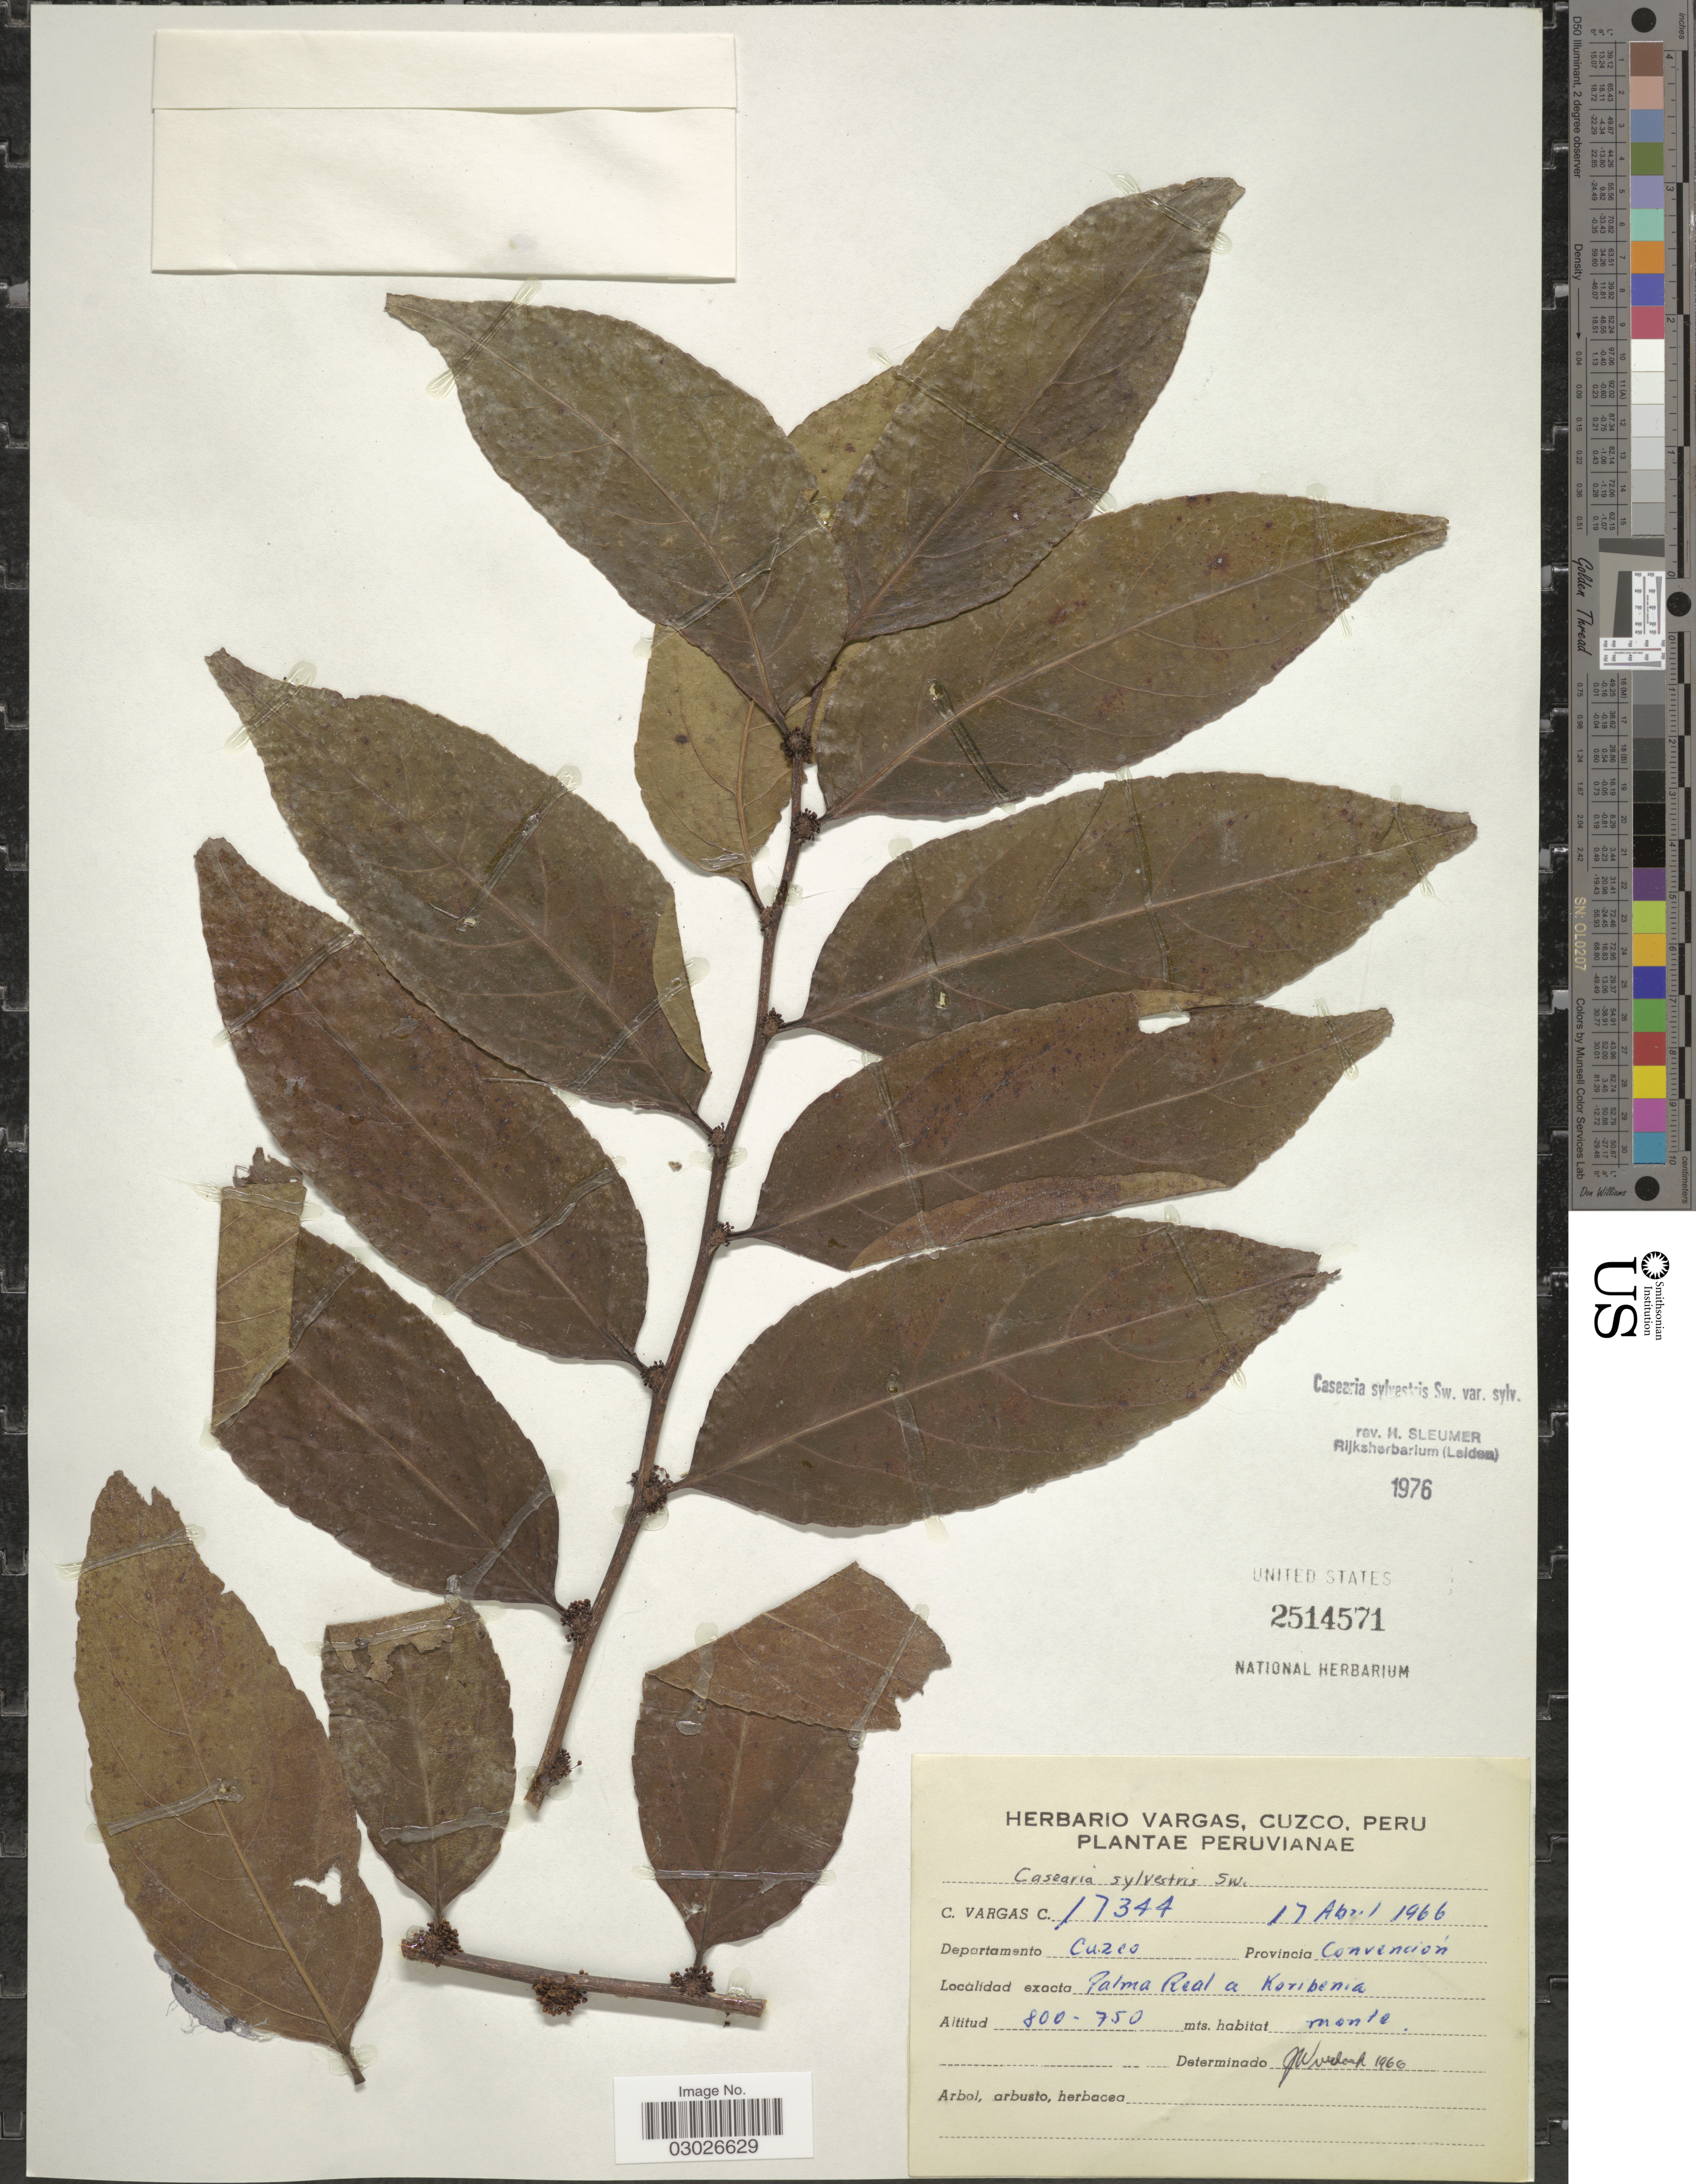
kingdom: Plantae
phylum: Tracheophyta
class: Magnoliopsida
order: Malpighiales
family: Salicaceae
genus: Casearia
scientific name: Casearia sylvestris var. sylvestris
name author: Sw.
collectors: C. Vargas Calderón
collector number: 17344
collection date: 1966-04-17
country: Peru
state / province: Cusco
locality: Departamento Cuzco, Provincia Convencion, Palma Real a Koribenia.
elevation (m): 750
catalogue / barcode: US 2514571